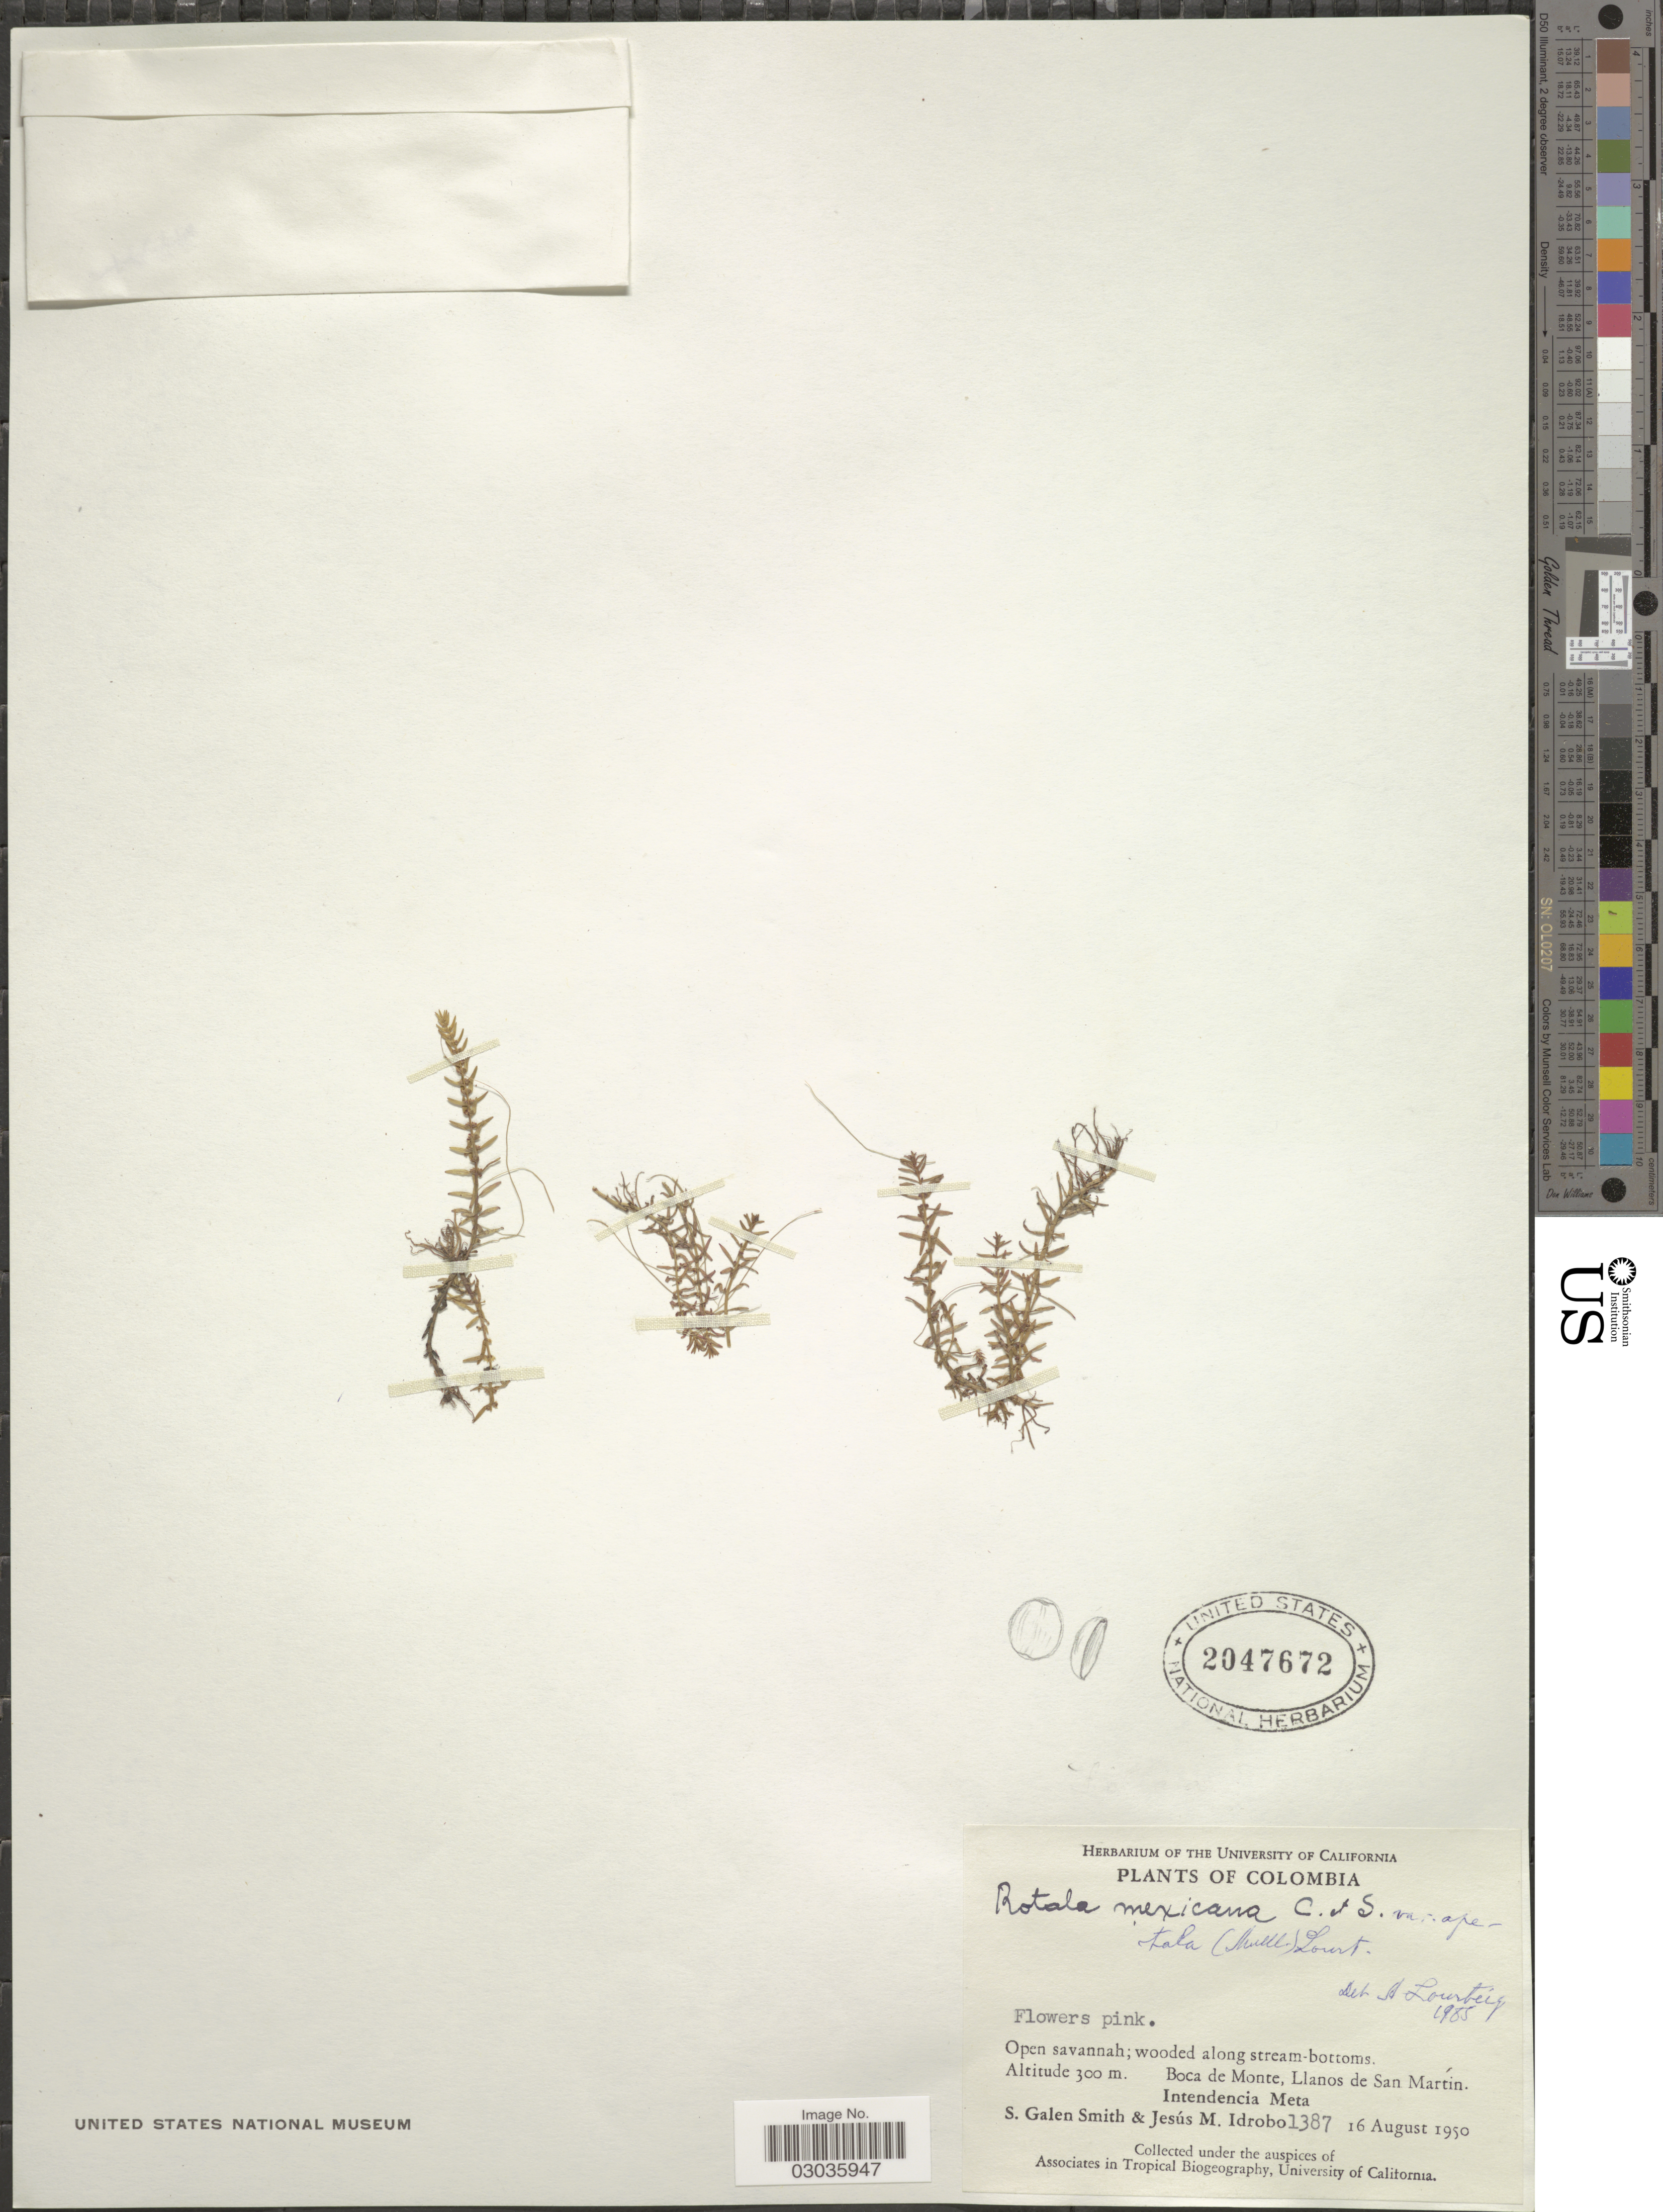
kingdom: Plantae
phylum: Tracheophyta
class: Magnoliopsida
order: Myrtales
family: Lythraceae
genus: Rotala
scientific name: Rotala mexicana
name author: Cham. & Schltdl.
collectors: S. G. Smith & J. M. Idrobo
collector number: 1387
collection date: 1950-08-16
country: Colombia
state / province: Meta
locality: Boca de Monte, Llanos de San Martin.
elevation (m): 300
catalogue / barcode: US 2047672